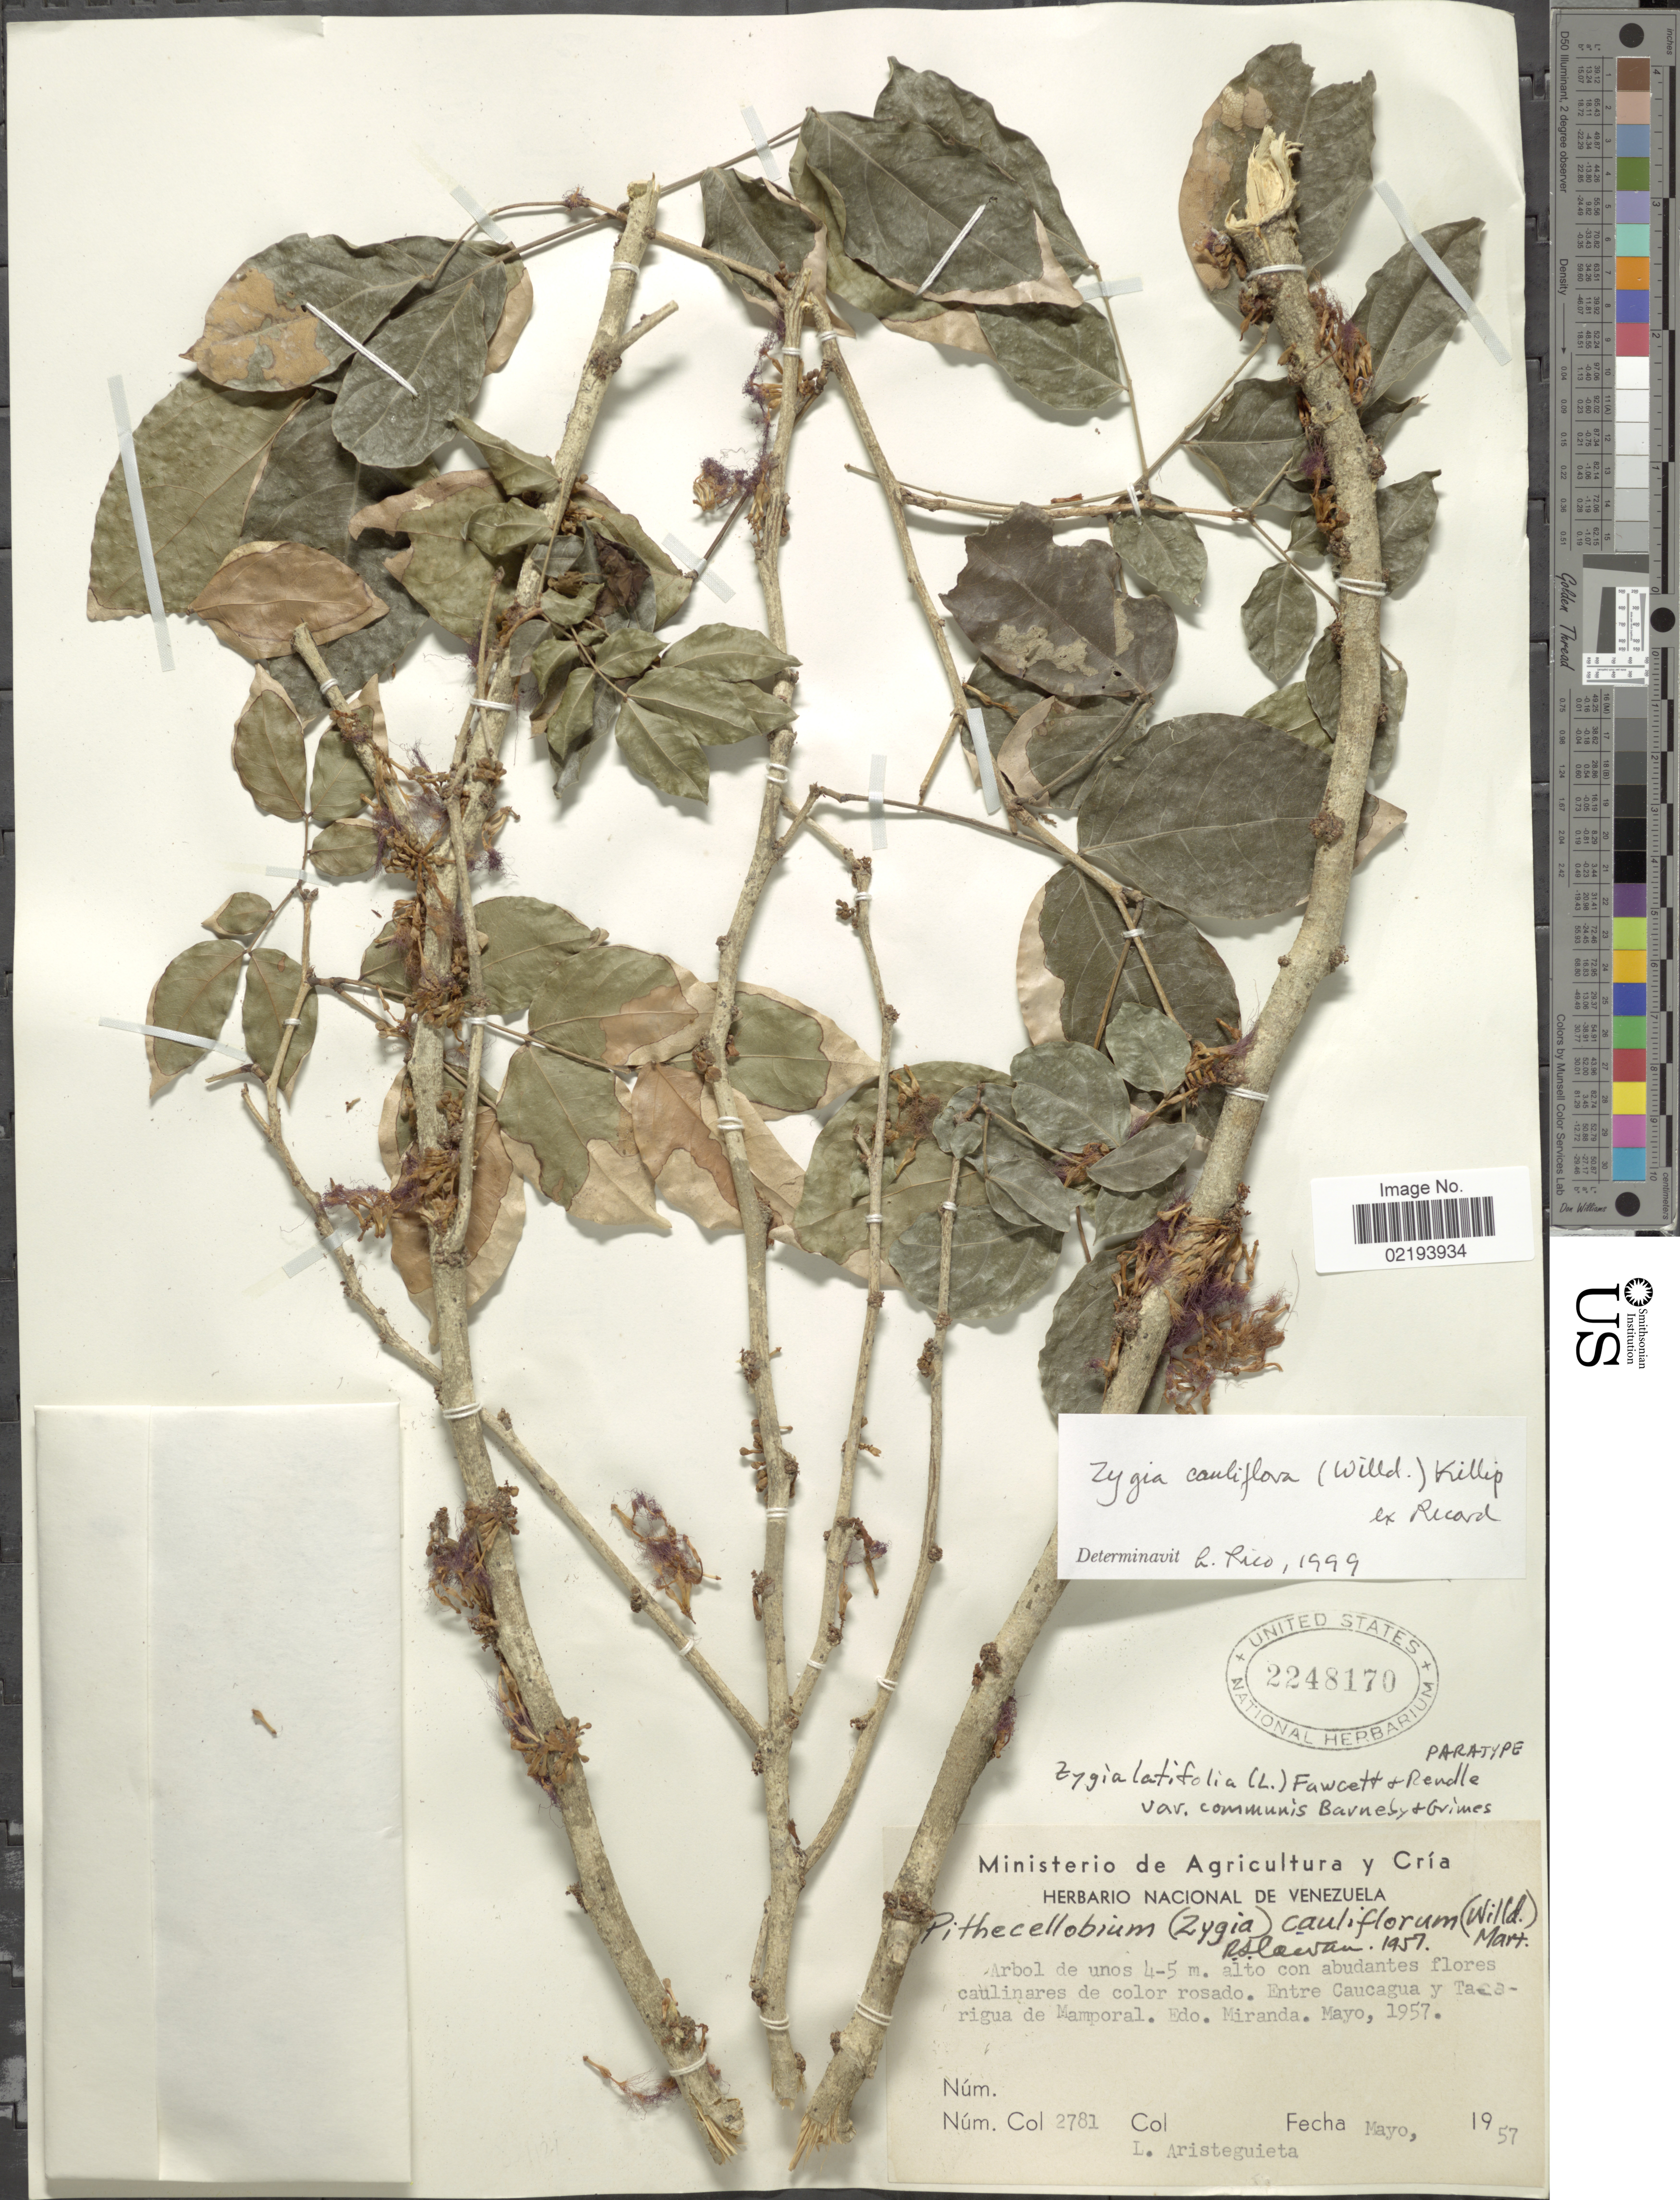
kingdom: Plantae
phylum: Tracheophyta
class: Magnoliopsida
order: Fabales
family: Fabaceae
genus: Zygia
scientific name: Zygia cauliflora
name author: (Willd.) Killip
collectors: L. Aristeguieta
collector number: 2781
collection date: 1957-05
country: Venezuela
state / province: Miranda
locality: Entre Caucagua y Tacarigua de Mamporal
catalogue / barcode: US 2248170